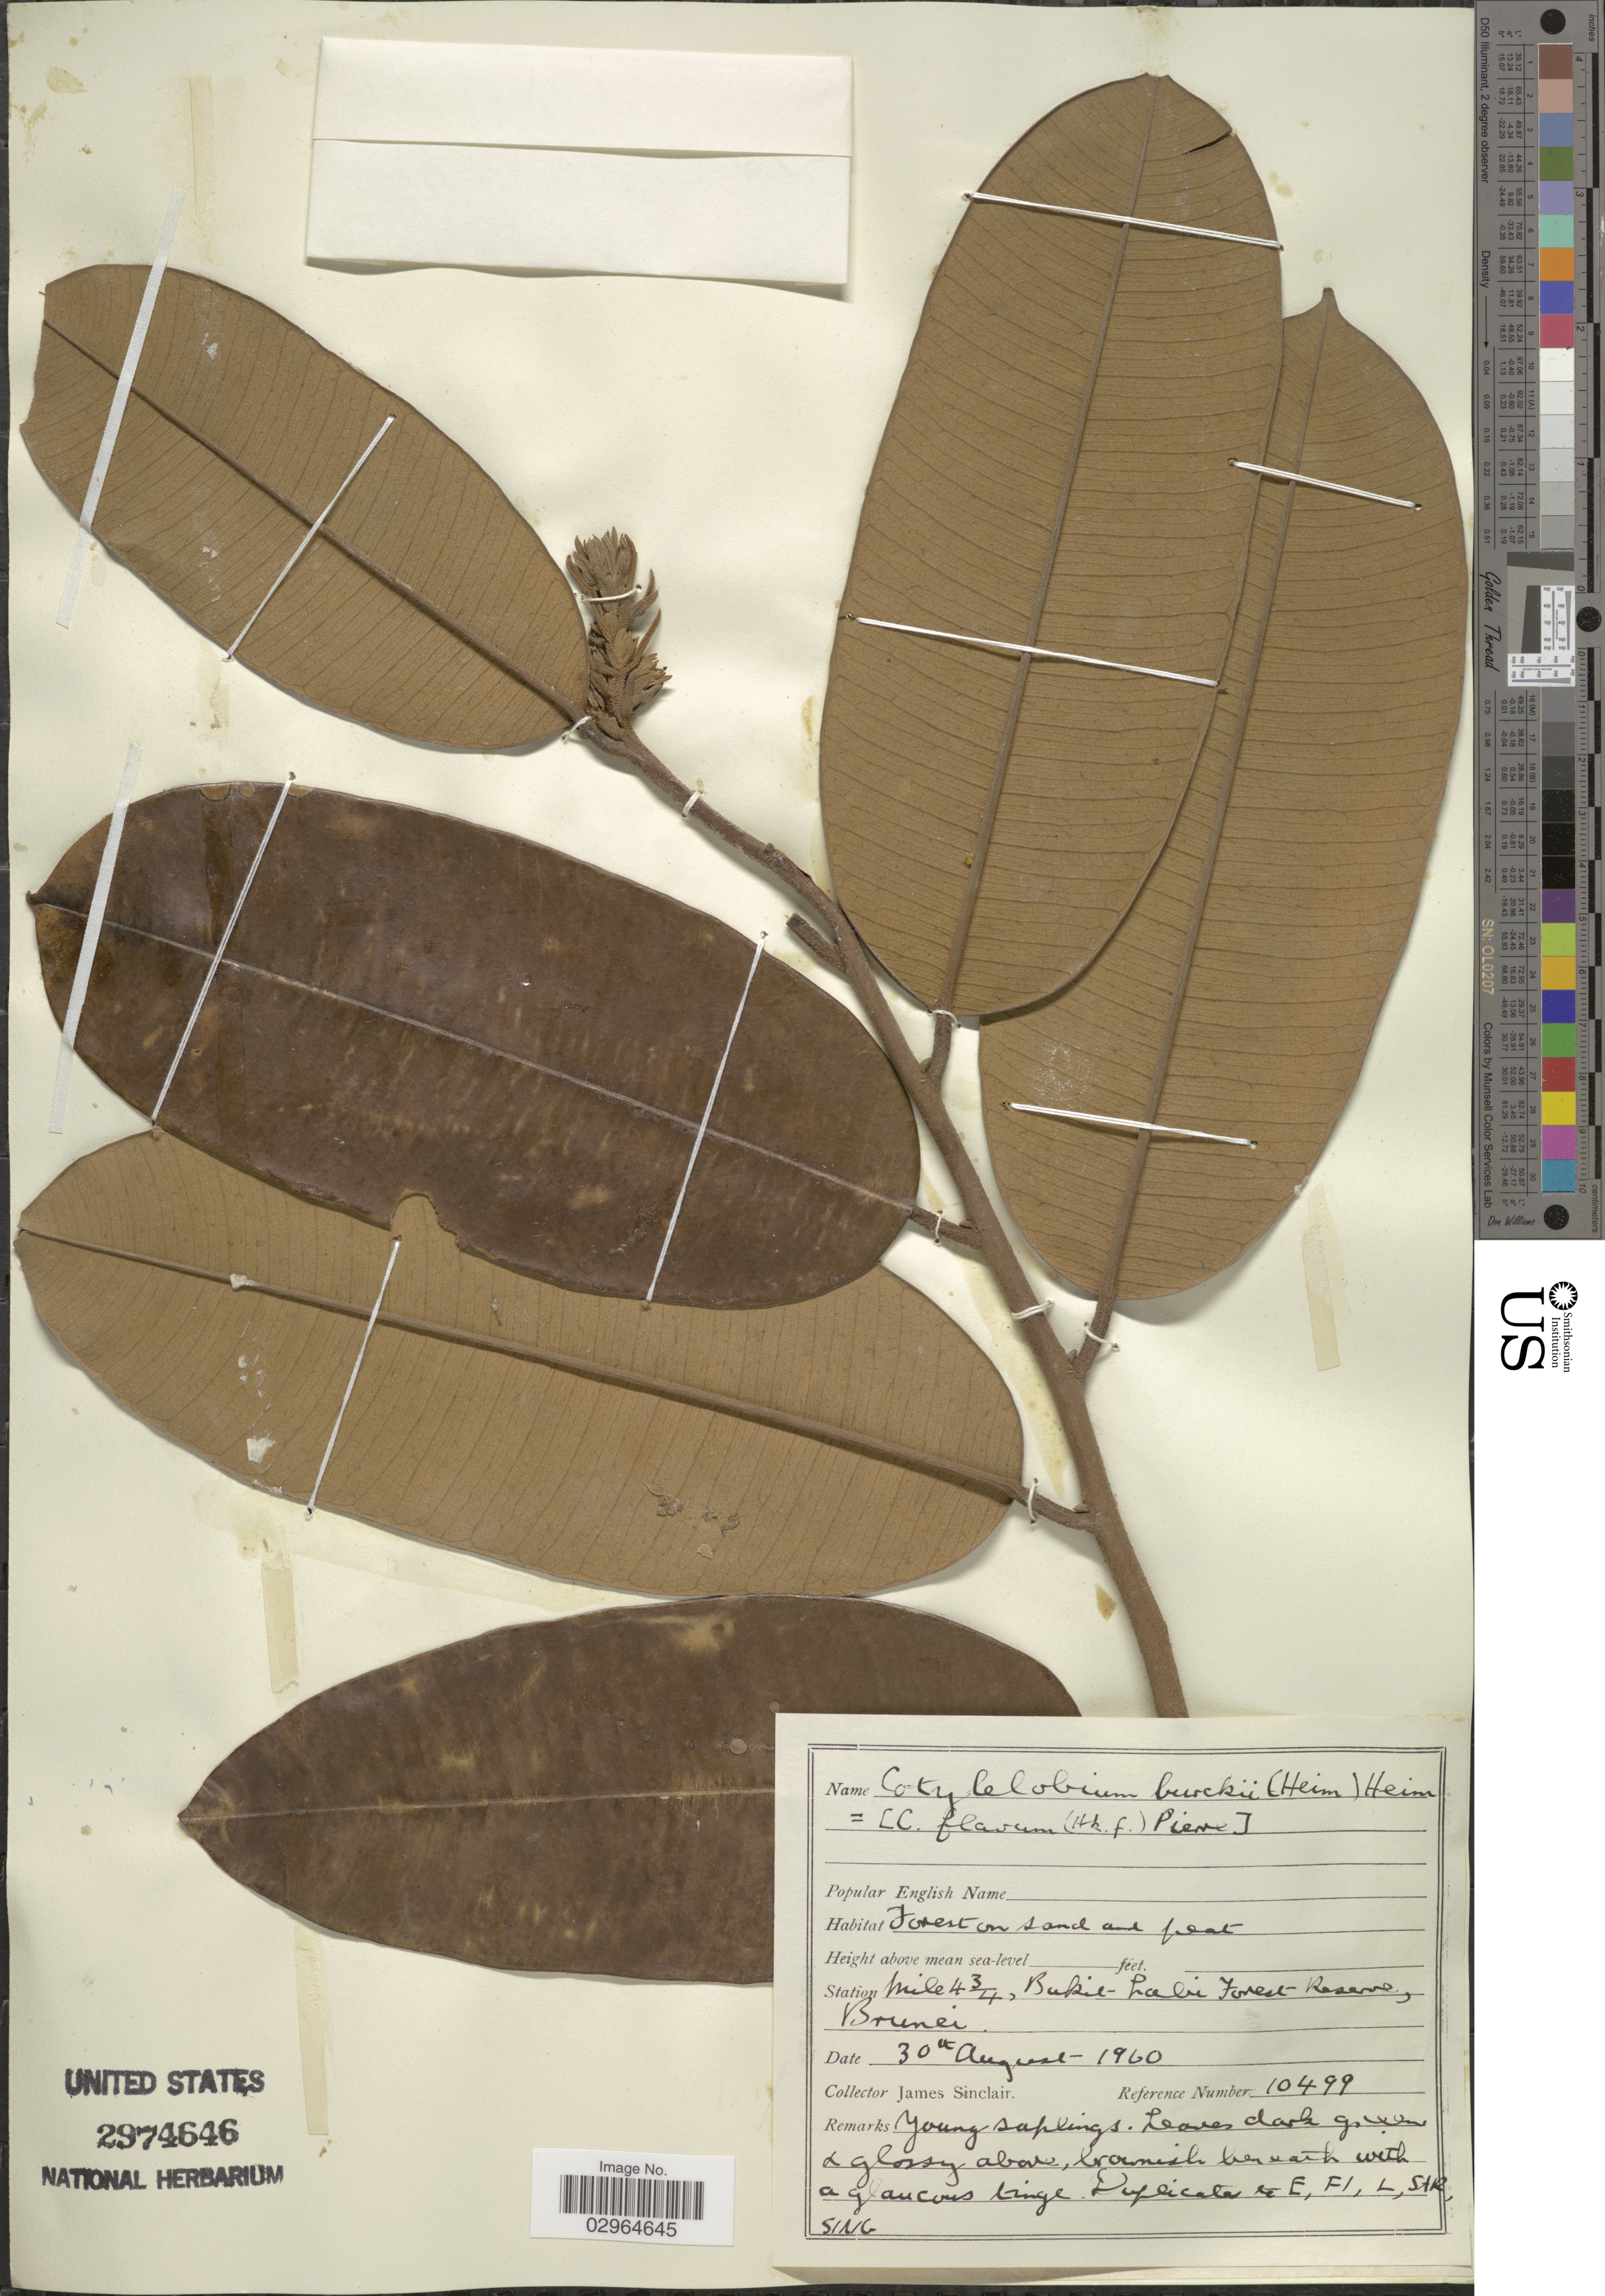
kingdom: Plantae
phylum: Tracheophyta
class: Magnoliopsida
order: Malvales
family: Dipterocarpaceae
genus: Cotylelobium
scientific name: Cotylelobium burckii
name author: Heim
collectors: J. Sinclair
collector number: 10499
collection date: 1960-08-30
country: Brunei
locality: Station Mile 4¾, Bukit Labi Forest Reserve.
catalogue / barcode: US 29749646